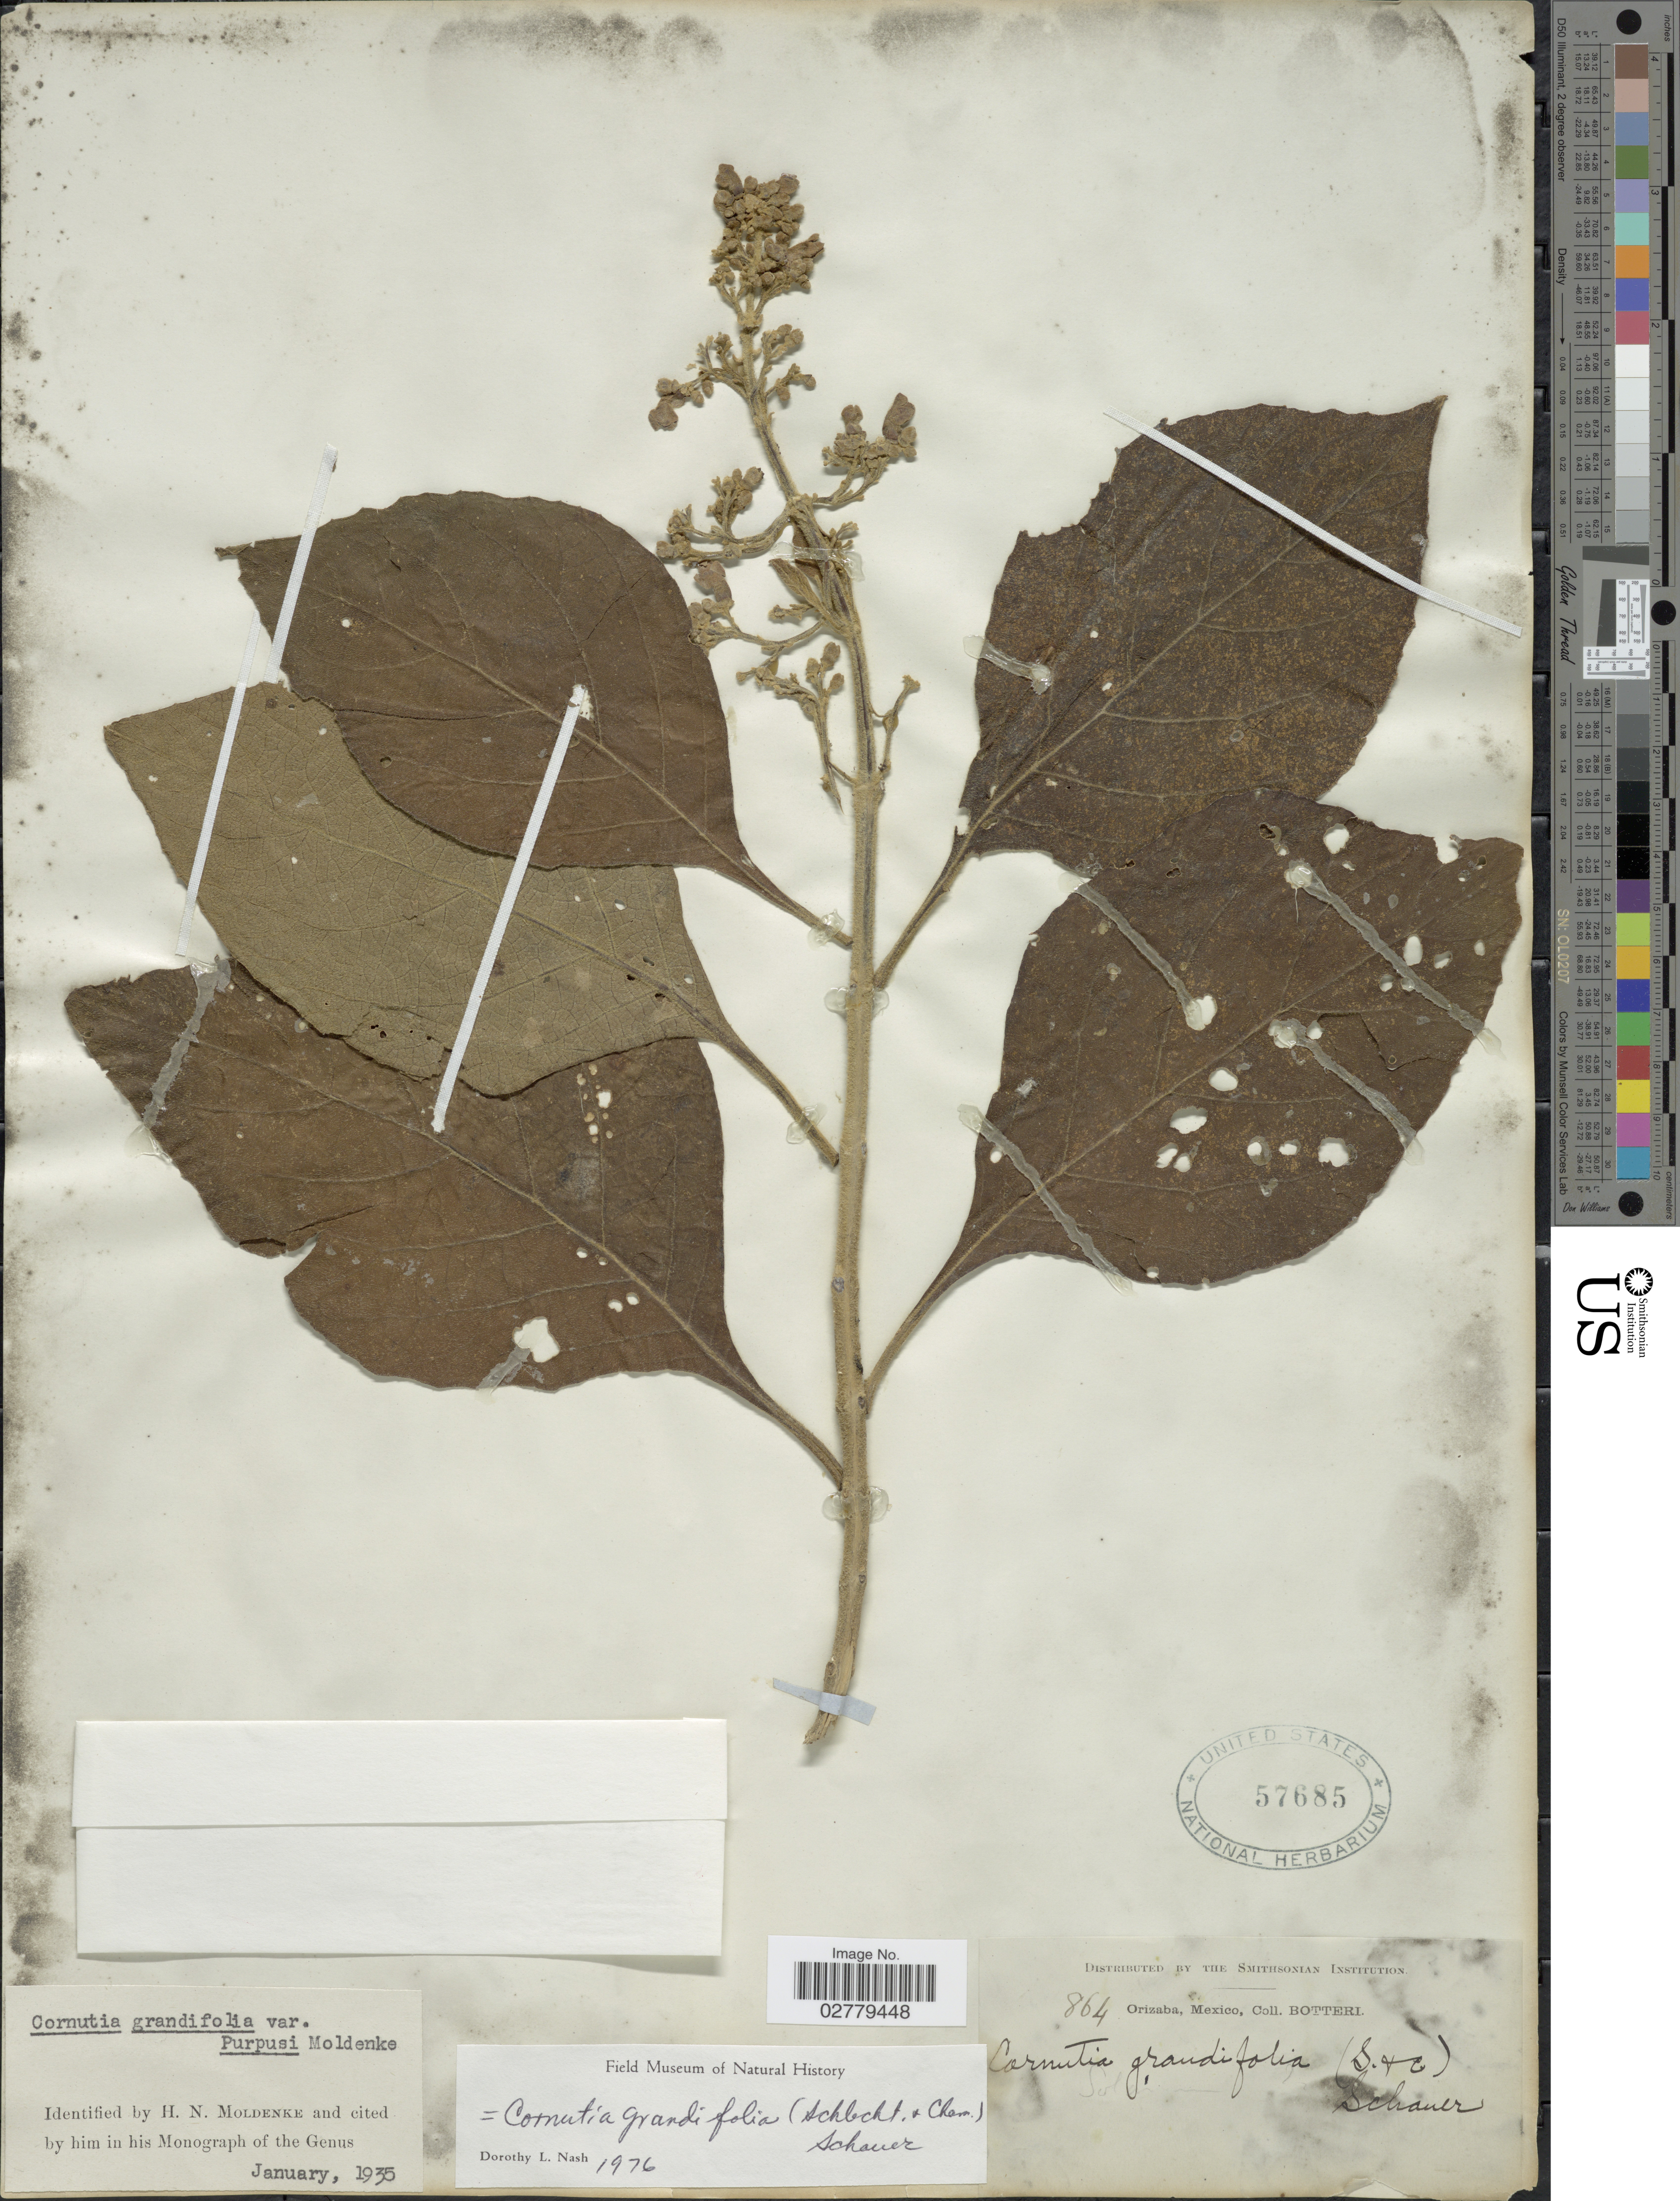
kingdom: Plantae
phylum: Tracheophyta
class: Magnoliopsida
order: Lamiales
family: Lamiaceae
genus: Cornutia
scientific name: Cornutia grandifolia var. purpusii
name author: Moldenke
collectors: -. Botteri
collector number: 864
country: Mexico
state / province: Veracruz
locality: Orizaba.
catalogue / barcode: US 57685